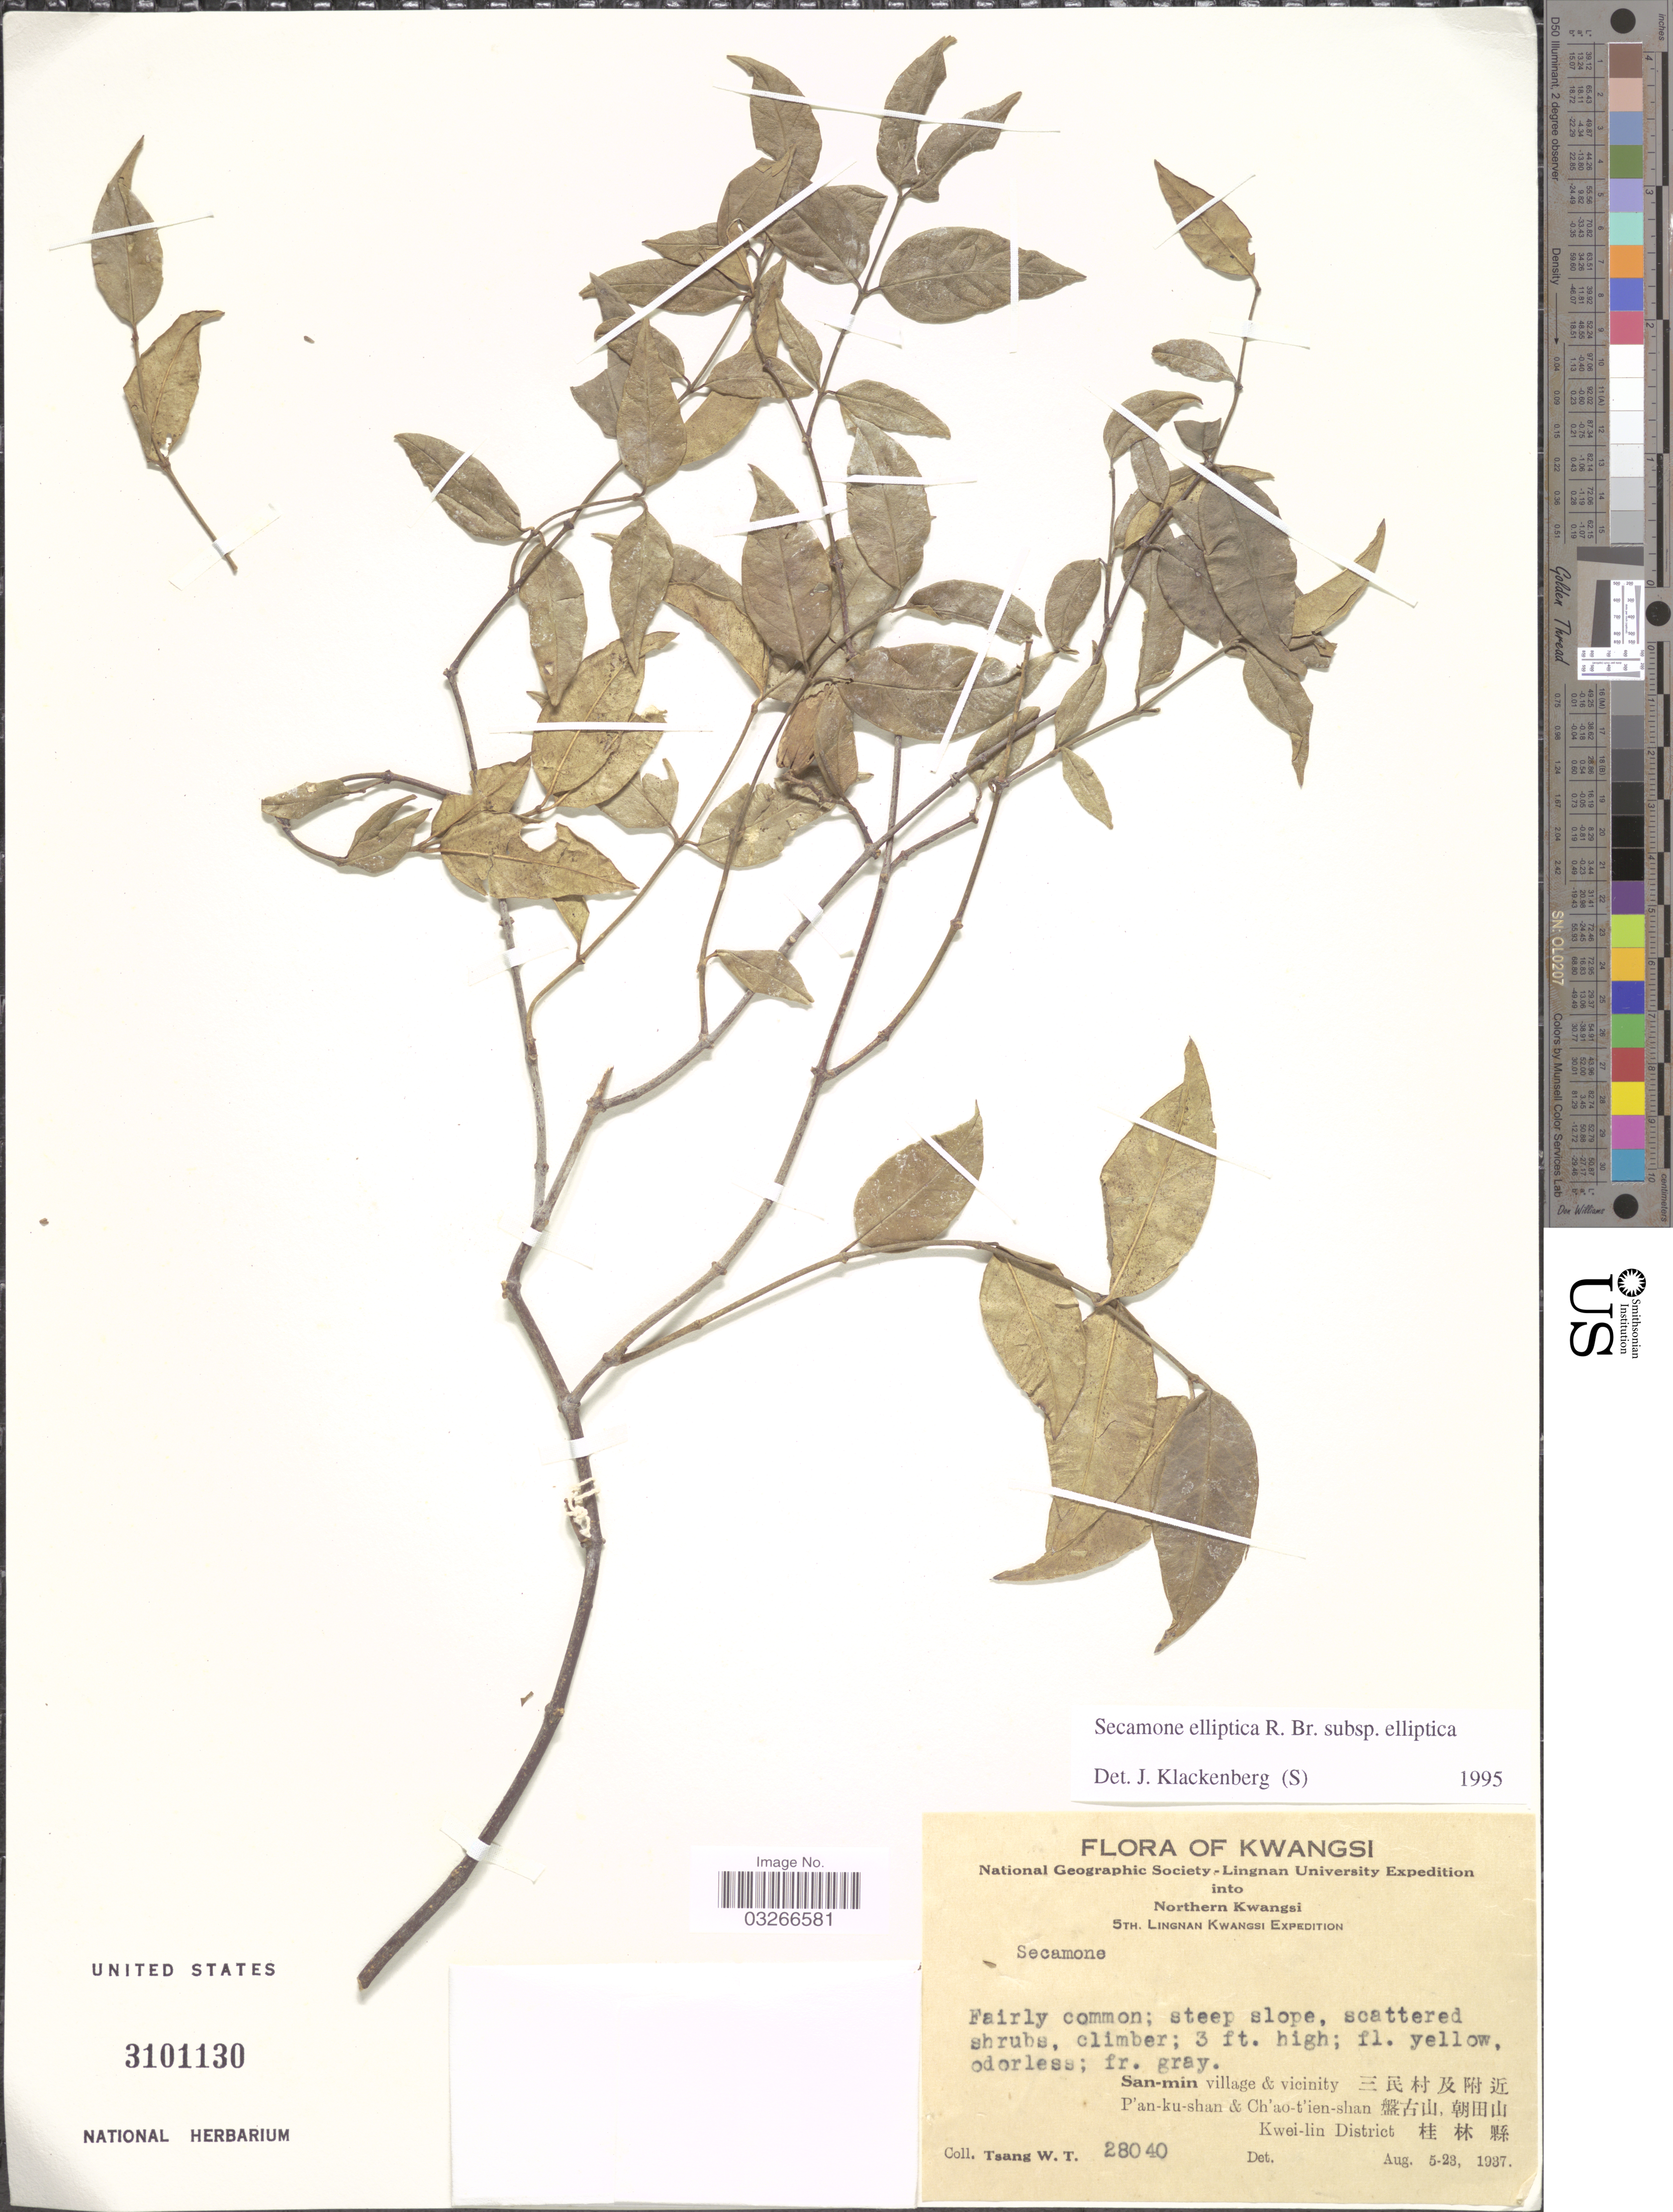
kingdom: Plantae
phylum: Tracheophyta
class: Magnoliopsida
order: Gentianales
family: Apocynaceae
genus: Secamone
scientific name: Secamone elliptica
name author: R. Br.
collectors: W. T. Tsang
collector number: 28040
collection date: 1937-08-05/1937-08-23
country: China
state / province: Guangxi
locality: Kwangsi. Northern Kwangsi. San-min village & vicinity. X. P'an-ku-shan & Ch'ao-t'ien-shan. X. Kwei-lin District. X.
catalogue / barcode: US 3101130